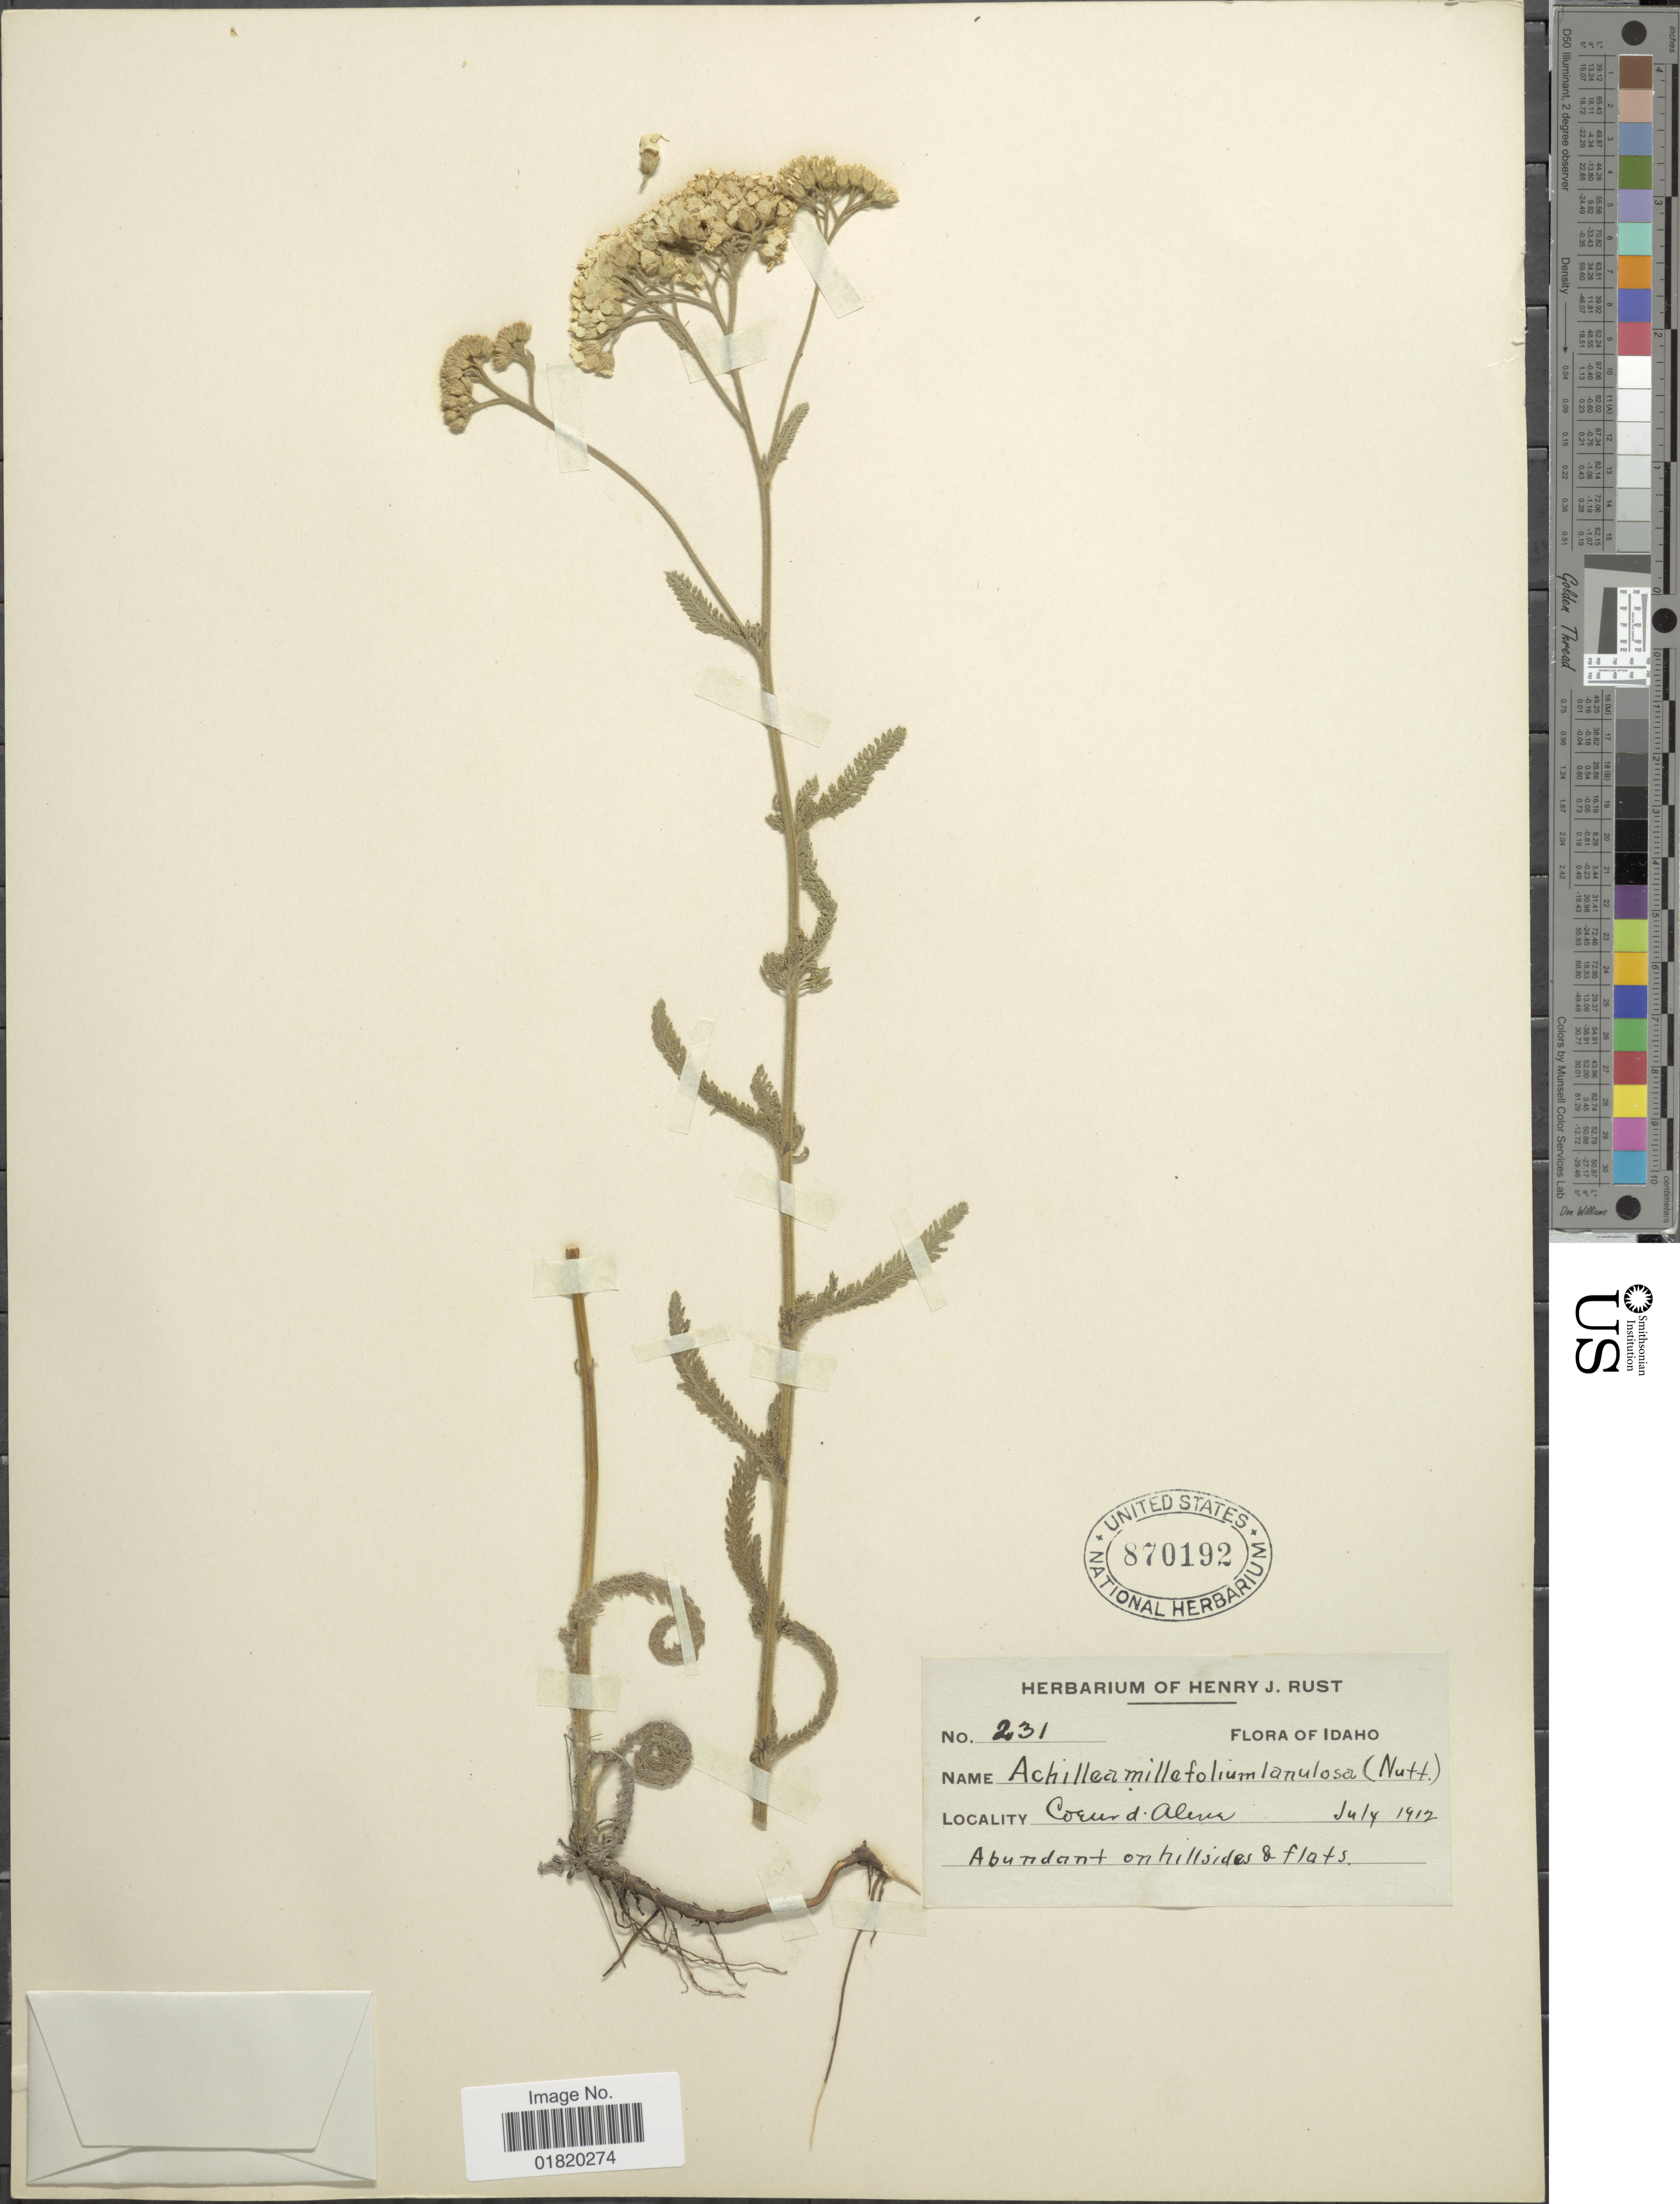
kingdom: Plantae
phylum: Tracheophyta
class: Magnoliopsida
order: Asterales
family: Asteraceae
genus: Achillea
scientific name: Achillea millefolium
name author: L.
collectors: ex herb. Henry J. Rust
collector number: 231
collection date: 1912-07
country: United States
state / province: Idaho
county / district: Kootenai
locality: Coeur d'Alene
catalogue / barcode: US 870192